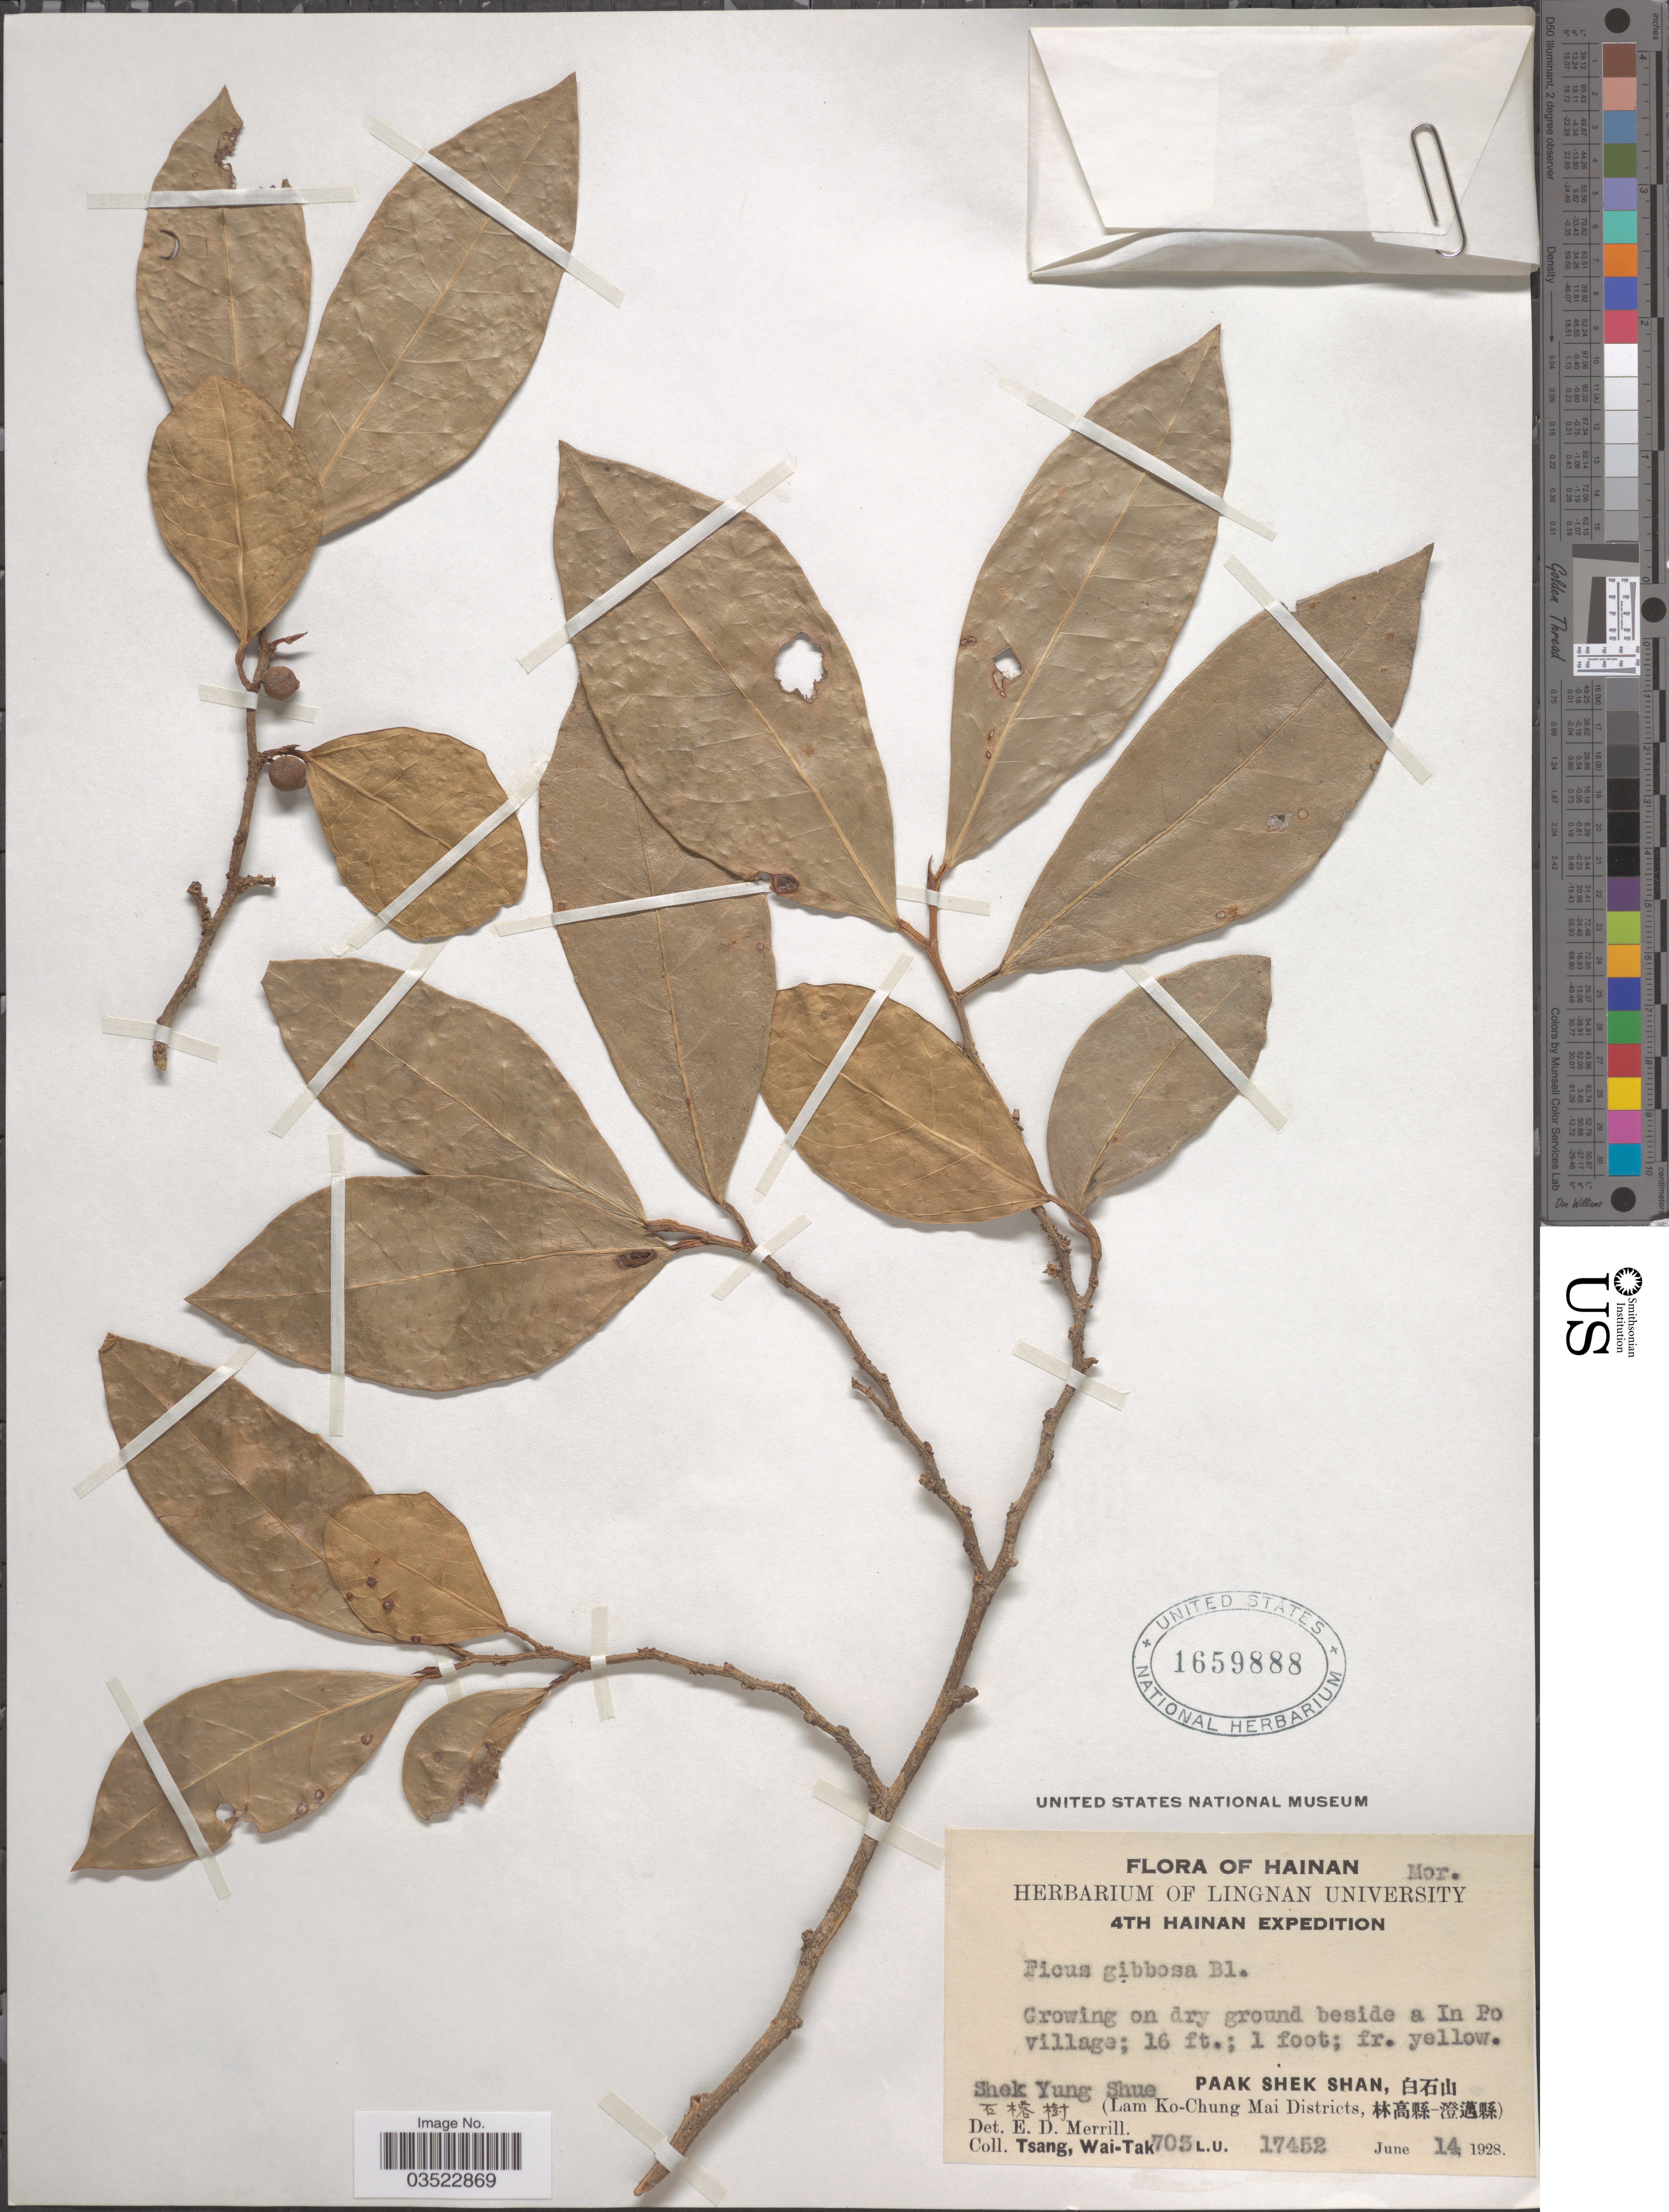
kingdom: Plantae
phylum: Tracheophyta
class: Magnoliopsida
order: Rosales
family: Moraceae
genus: Ficus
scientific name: Ficus tinctoria subsp. gibbosa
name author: (Blume) Corner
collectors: W. T. Tsang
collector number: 705L.U.17452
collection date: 1928-06-14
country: China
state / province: Hainan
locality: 4th Hainan Expedition. Beside a In Po village. Shek Yung Shue X. Paak Shek Shan, X. (Lam Ko-Chung Mai Districts, X).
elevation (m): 5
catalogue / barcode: US 1659888